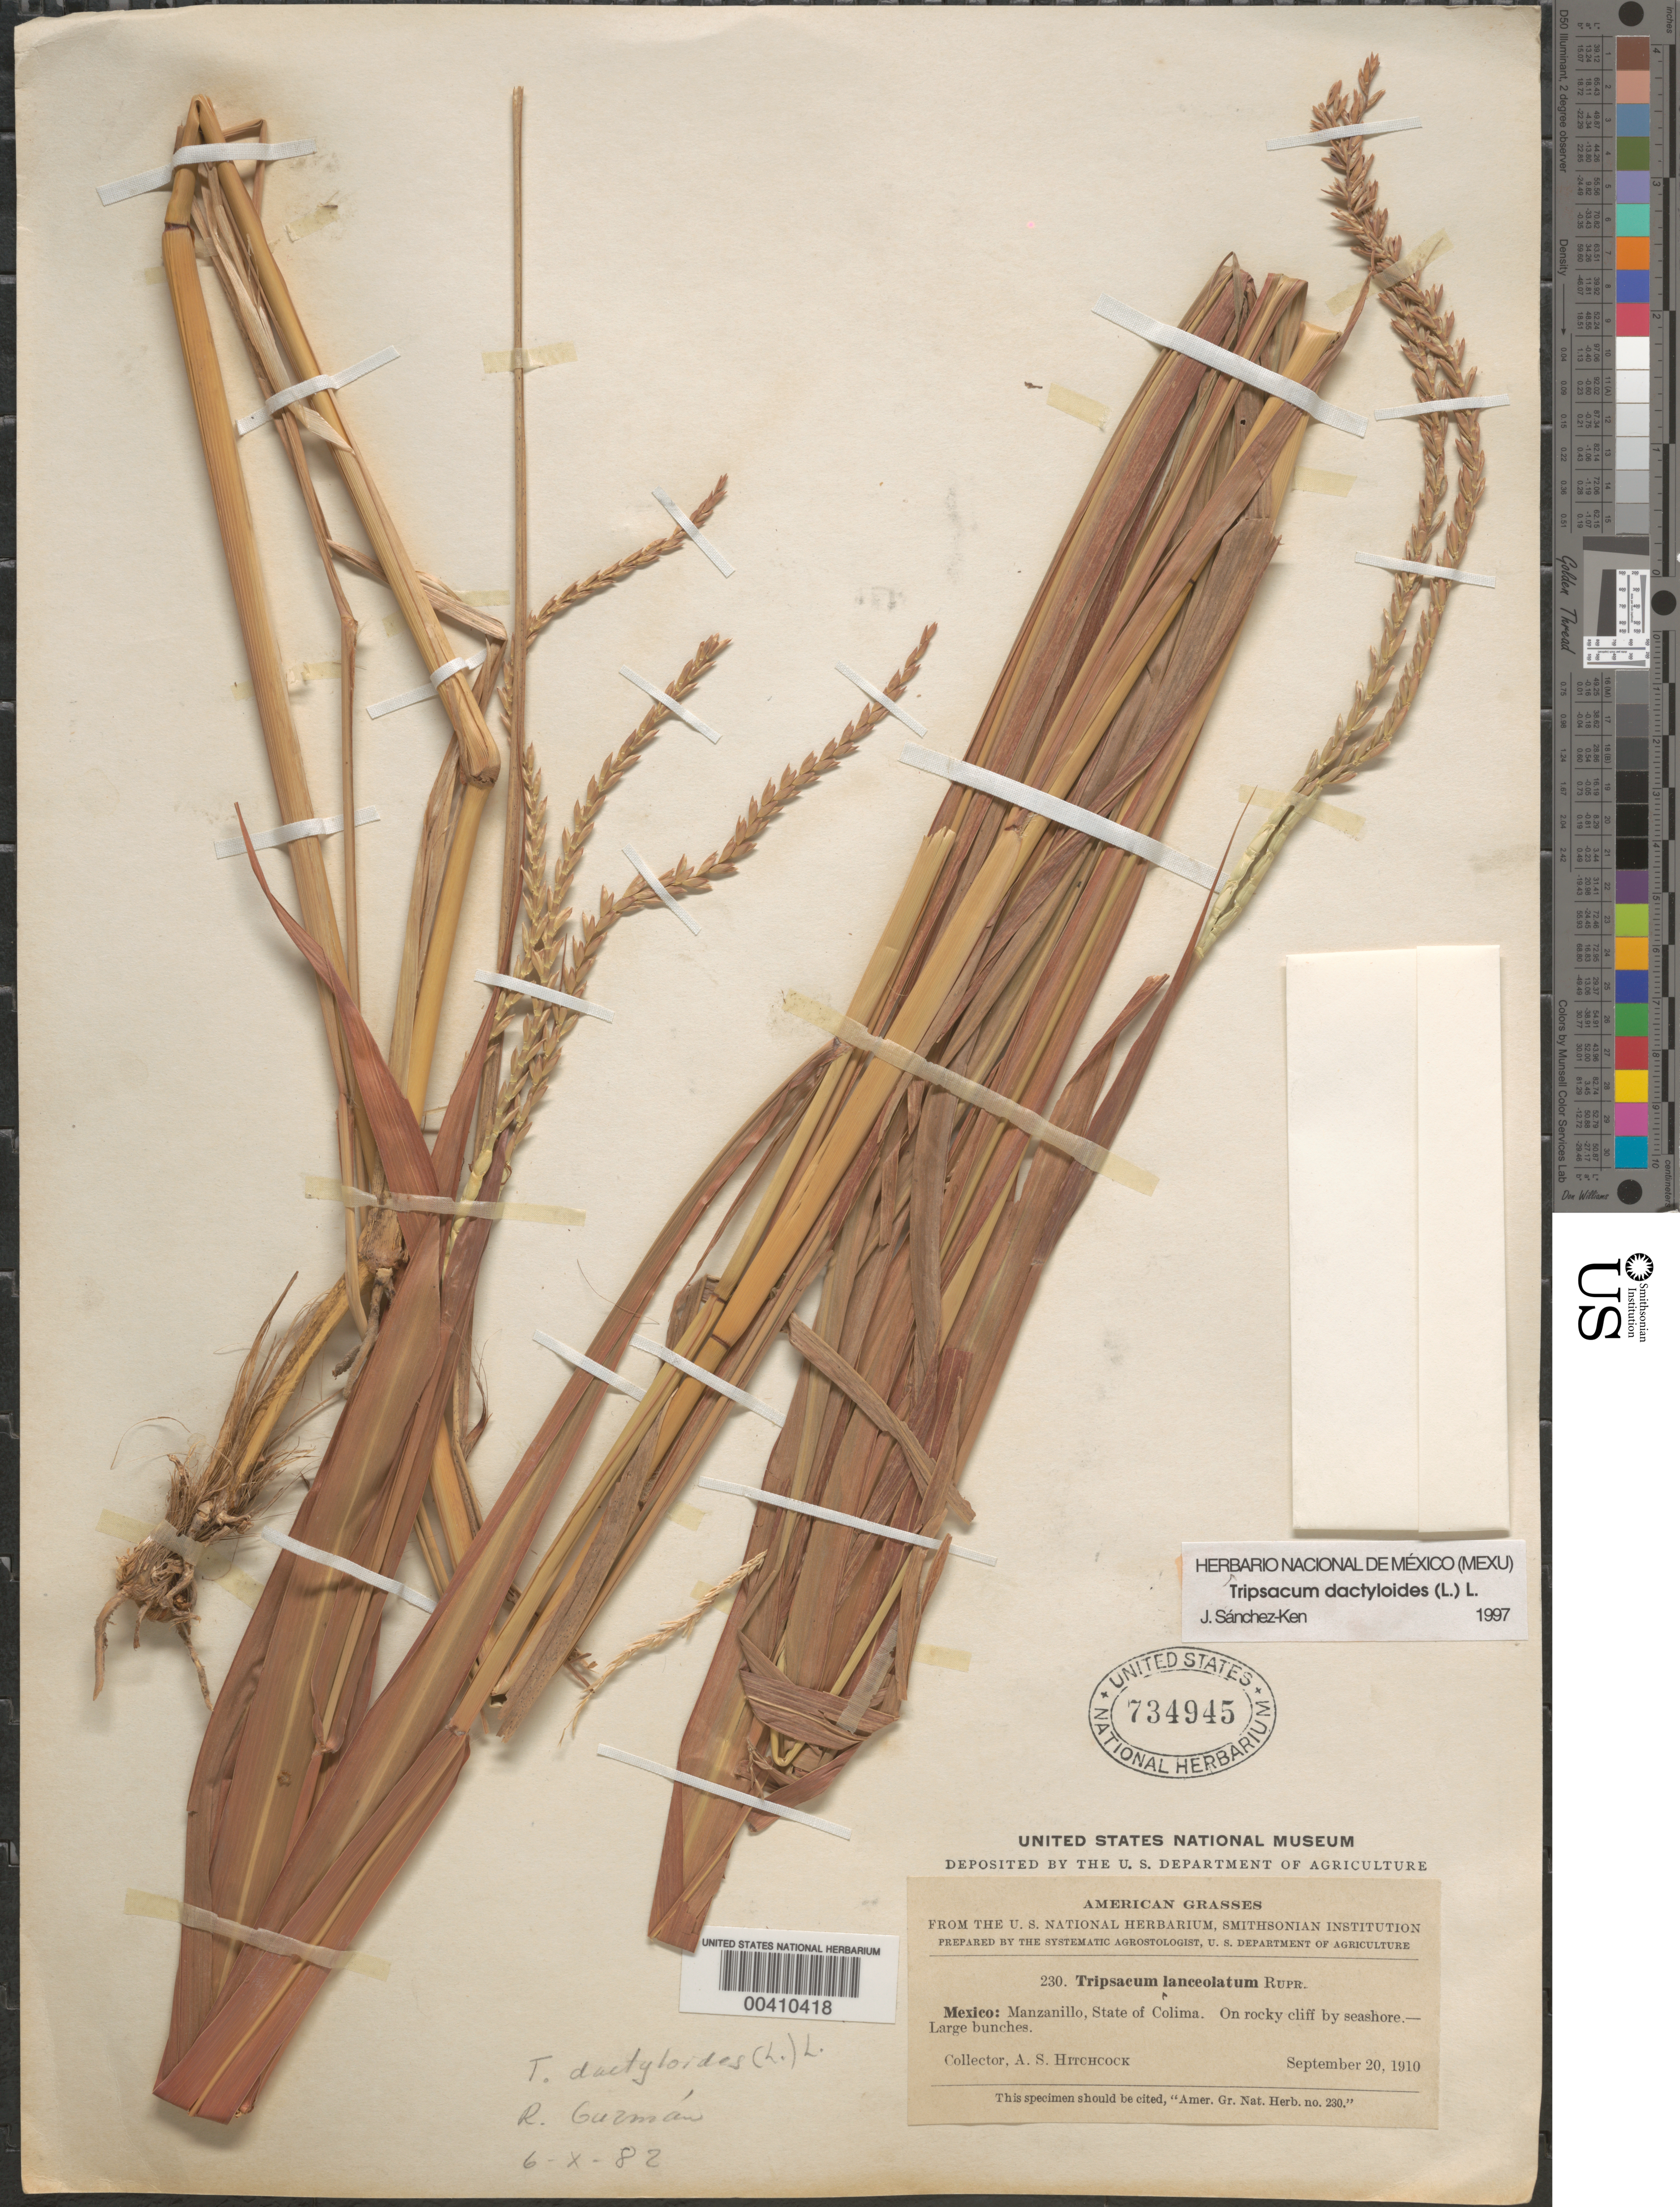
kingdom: Plantae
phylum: Tracheophyta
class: Liliopsida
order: Poales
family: Poaceae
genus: Tripsacum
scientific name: Tripsacum dactyloides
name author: (L.) L.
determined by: Guzmán, R.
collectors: A. S. Hitchcock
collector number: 230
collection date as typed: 20 Sep 1910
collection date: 1910-09-20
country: Mexico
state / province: Colima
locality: Manzanillo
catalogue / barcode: US 734945